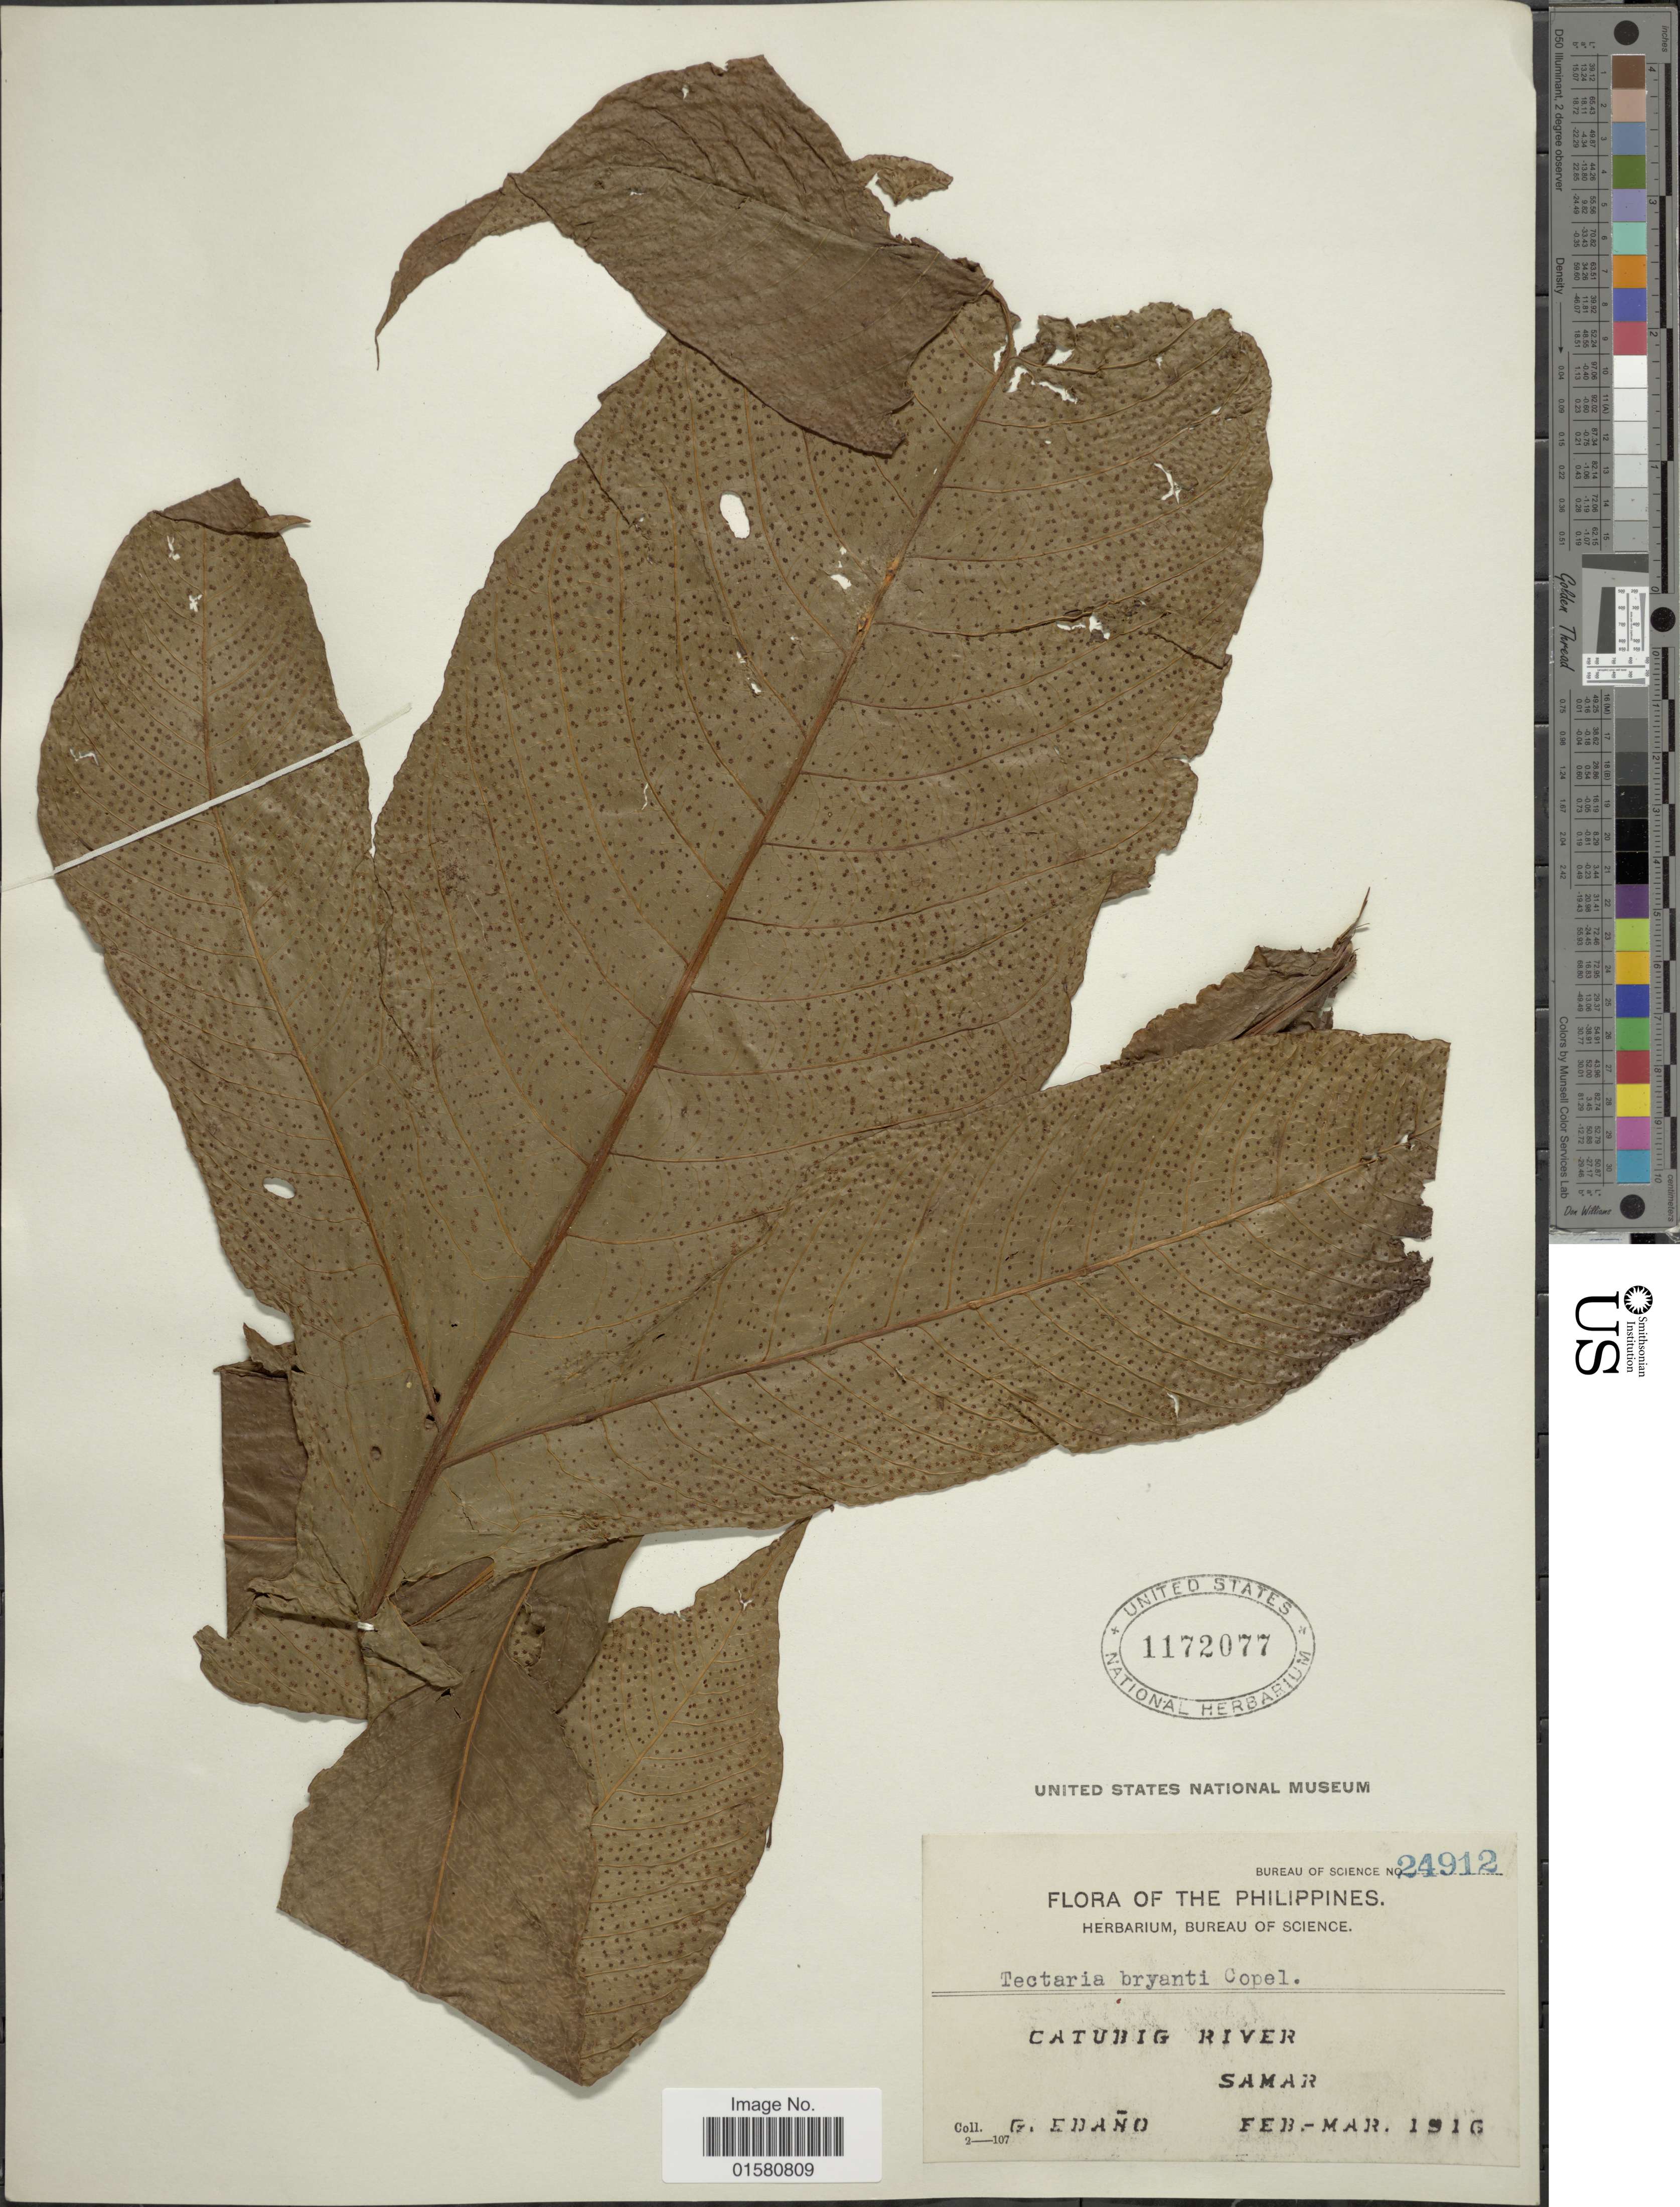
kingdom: Plantae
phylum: Tracheophyta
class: Polypodiopsida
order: Polypodiales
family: Tectariaceae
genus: Tectaria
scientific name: Tectaria beccariana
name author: (Ces.) C. Chr.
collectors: G. Edaño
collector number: Bureau of Science 24912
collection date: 1916-02/1916-03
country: Philippines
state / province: Eastern Visayas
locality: Catubig River, Samar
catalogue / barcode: US 1172077